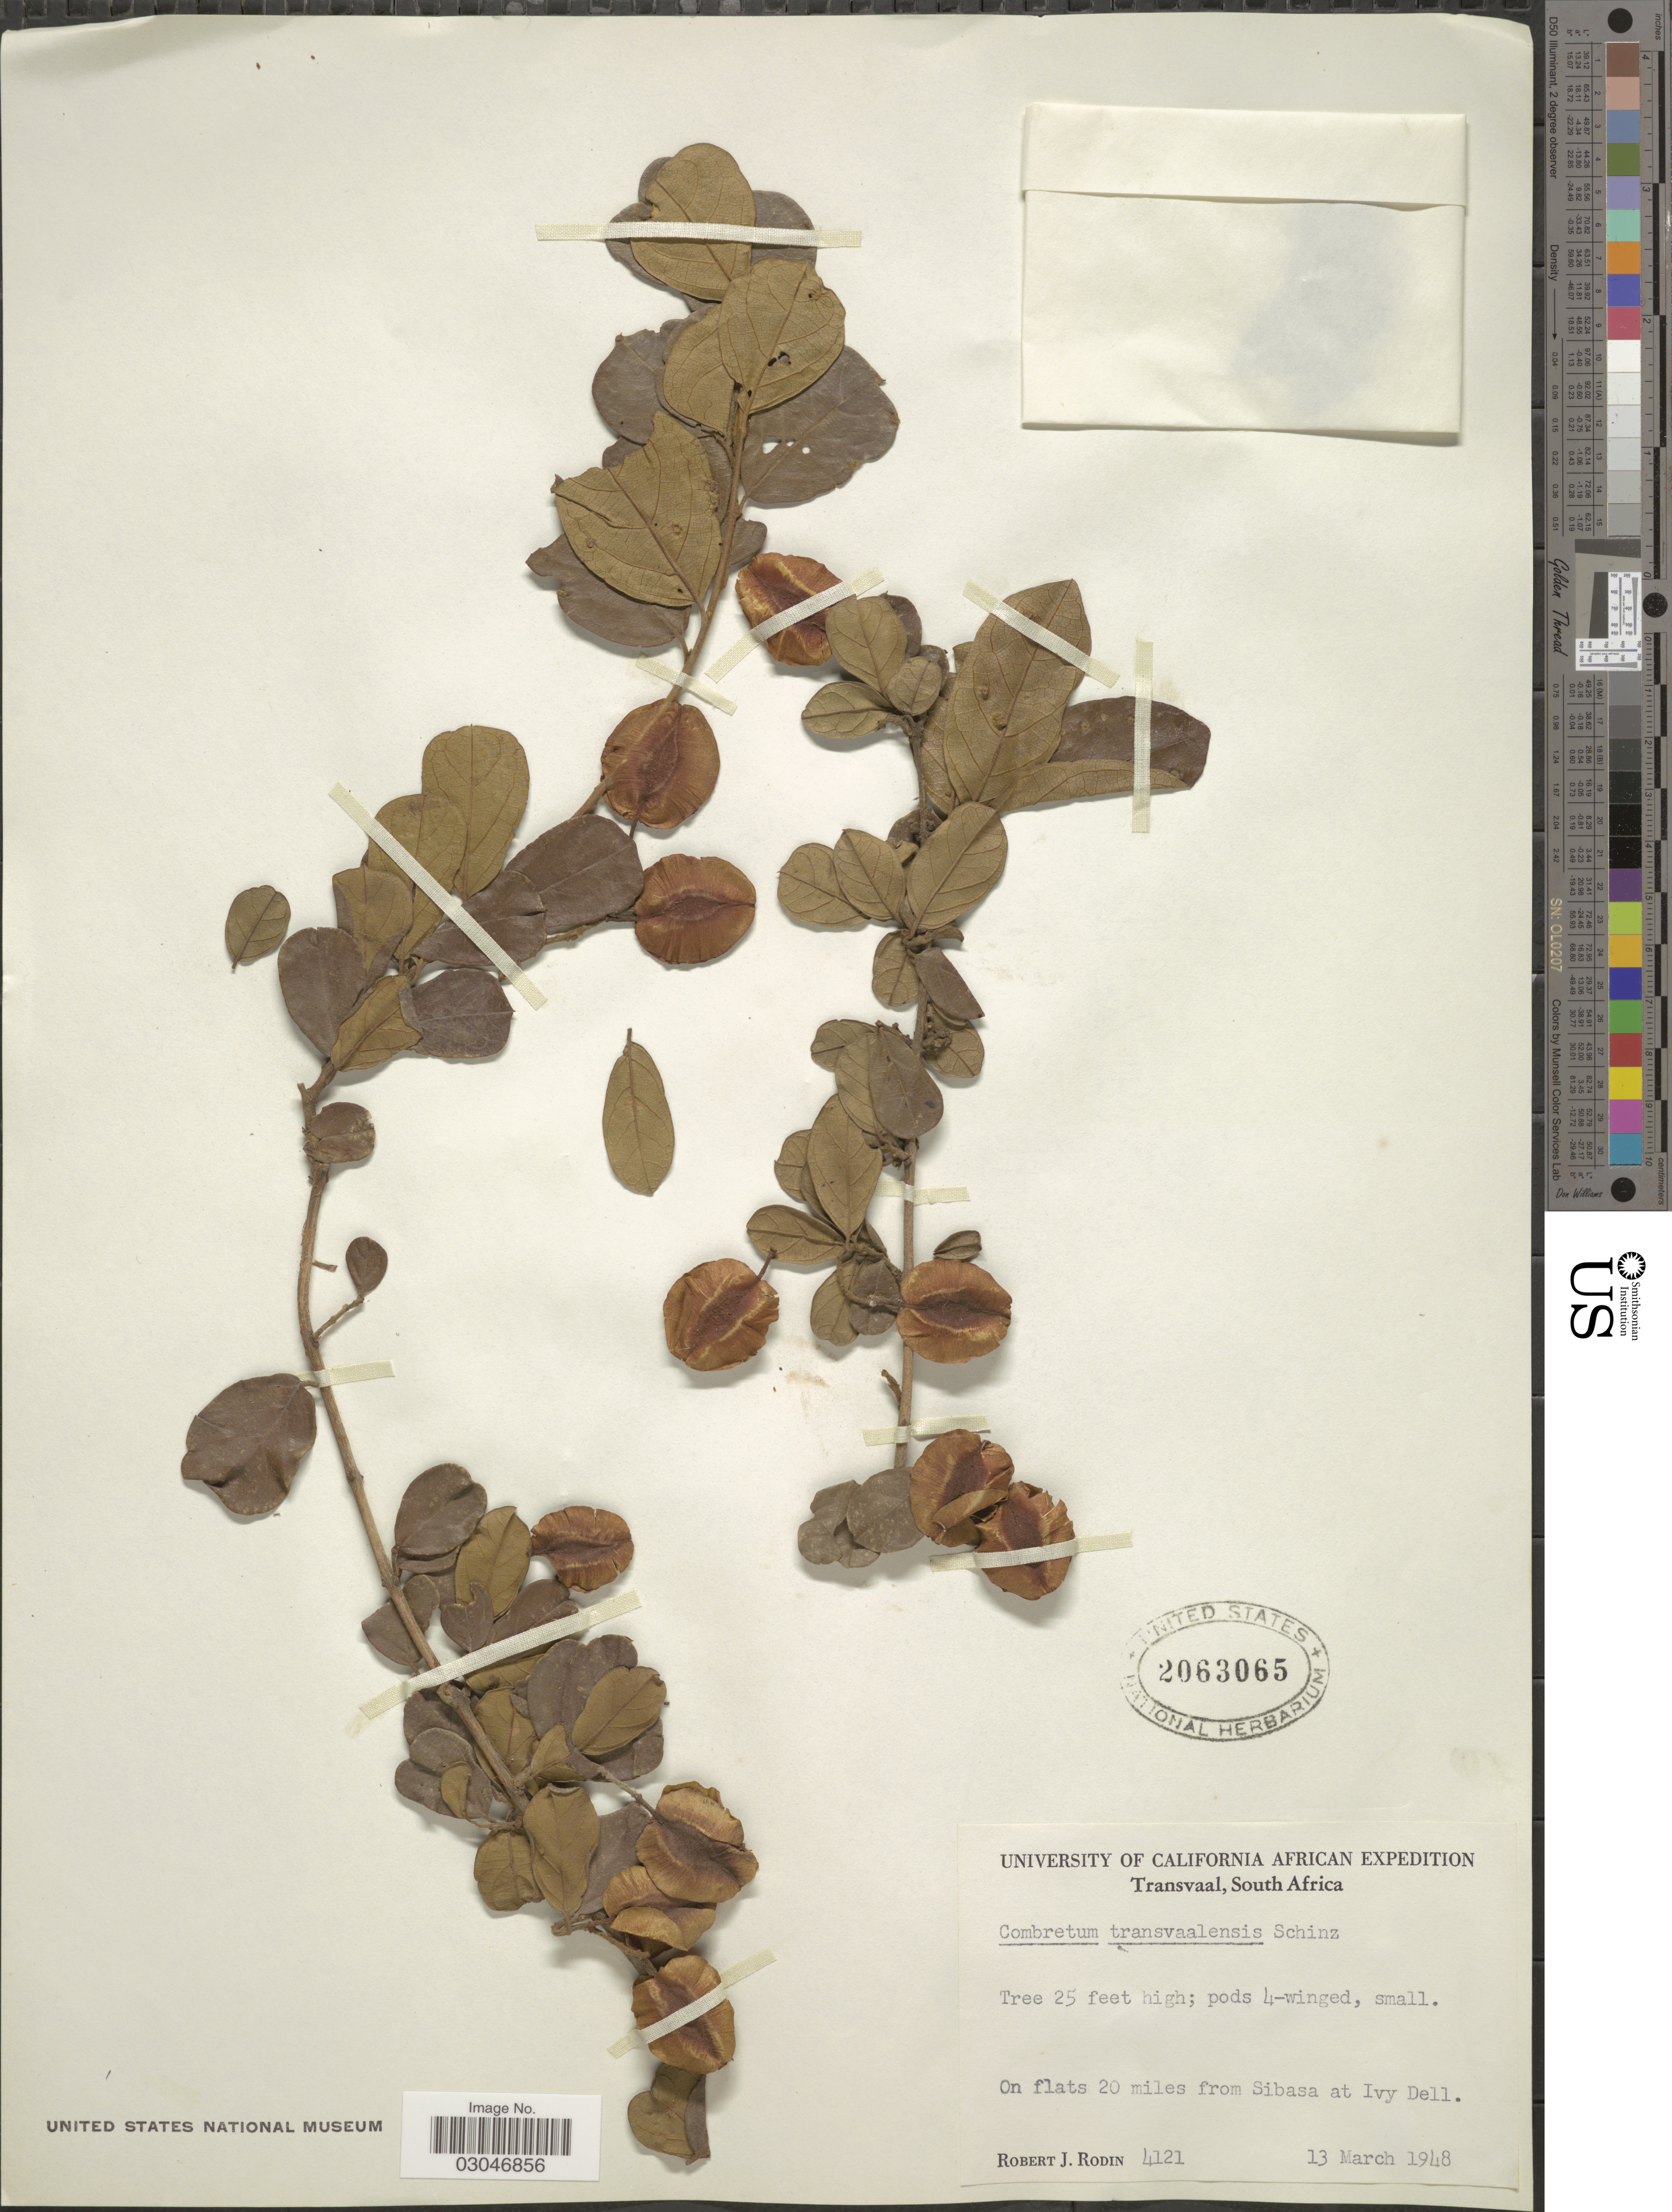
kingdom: Plantae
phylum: Tracheophyta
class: Magnoliopsida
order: Myrtales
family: Combretaceae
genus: Combretum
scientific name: Combretum transvaalense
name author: Schinz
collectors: R. J. Rodin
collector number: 4121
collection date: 1948-03-13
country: South Africa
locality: Transvaal. On flats 20 miles from Sibasa at Ivy Dell.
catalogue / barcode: US 2063065